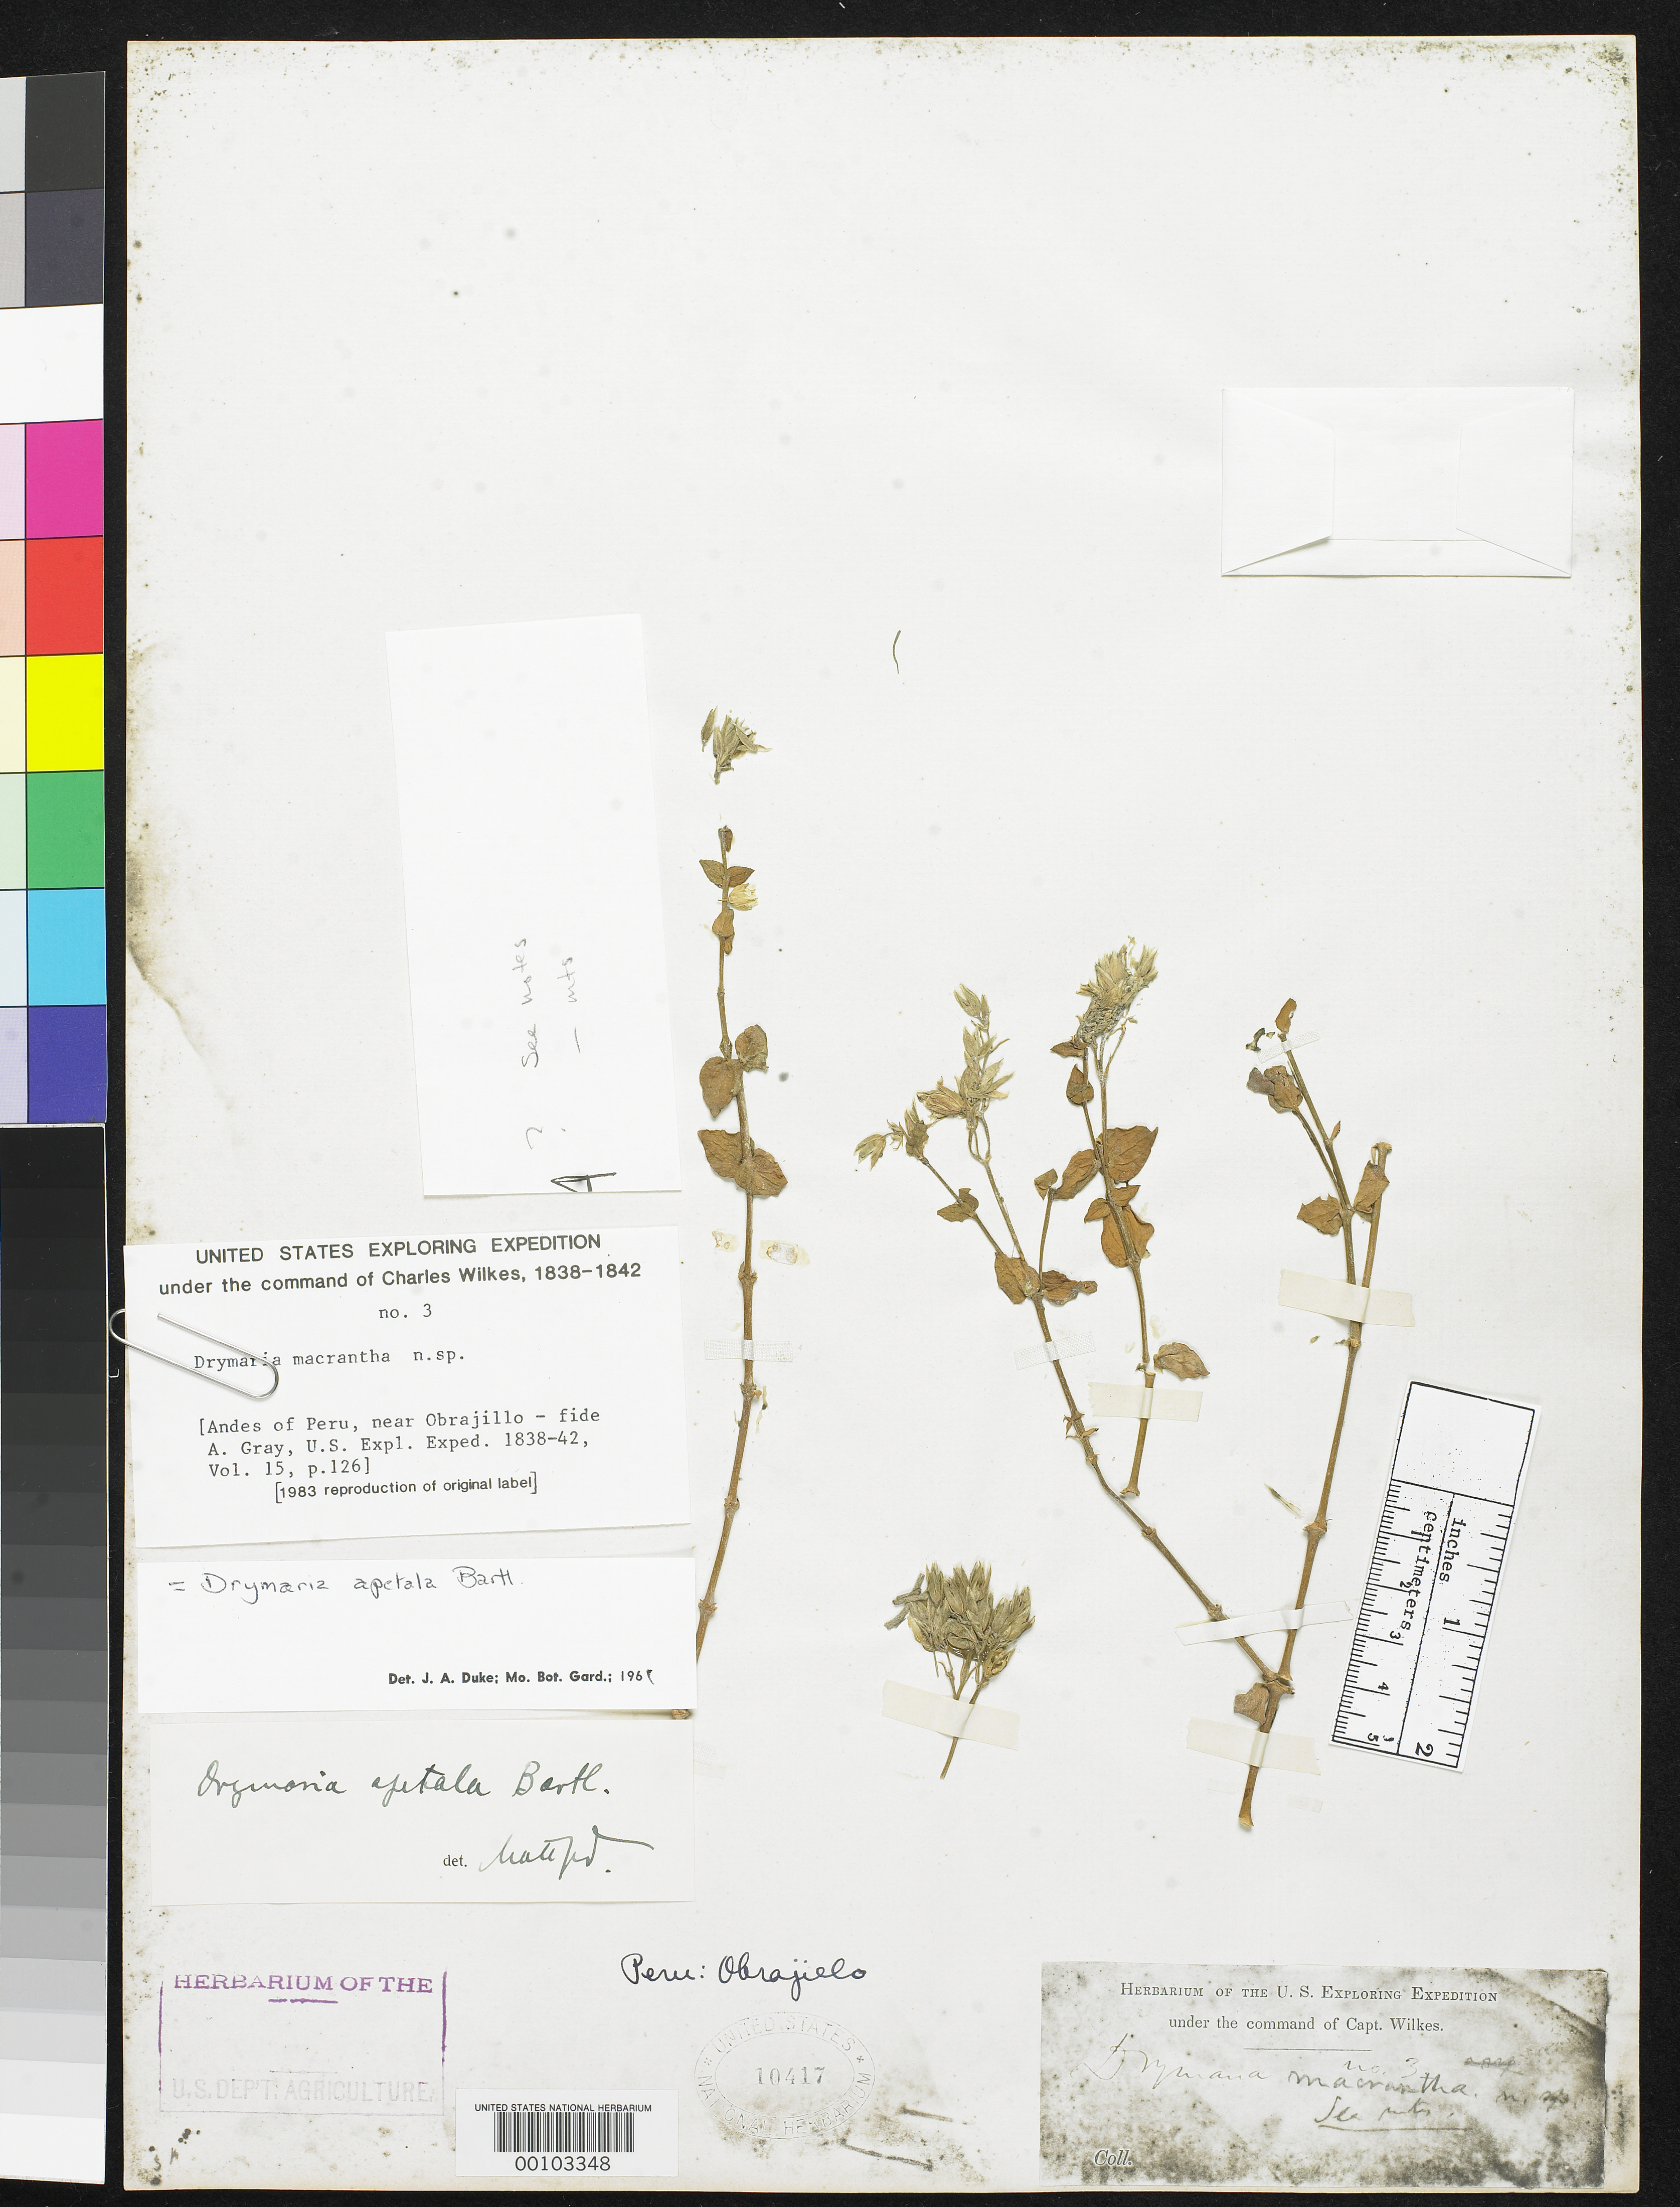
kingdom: Plantae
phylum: Tracheophyta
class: Magnoliopsida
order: Caryophyllales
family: Caryophyllaceae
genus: Drymaria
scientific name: Drymaria macrantha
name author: A. Gray in Wilkes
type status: Type Collection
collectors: Wilkes Explor. Exped.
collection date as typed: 1838 to -- --- 1842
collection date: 1838/1842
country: Peru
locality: Andes, near Obrajillo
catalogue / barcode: US 10417